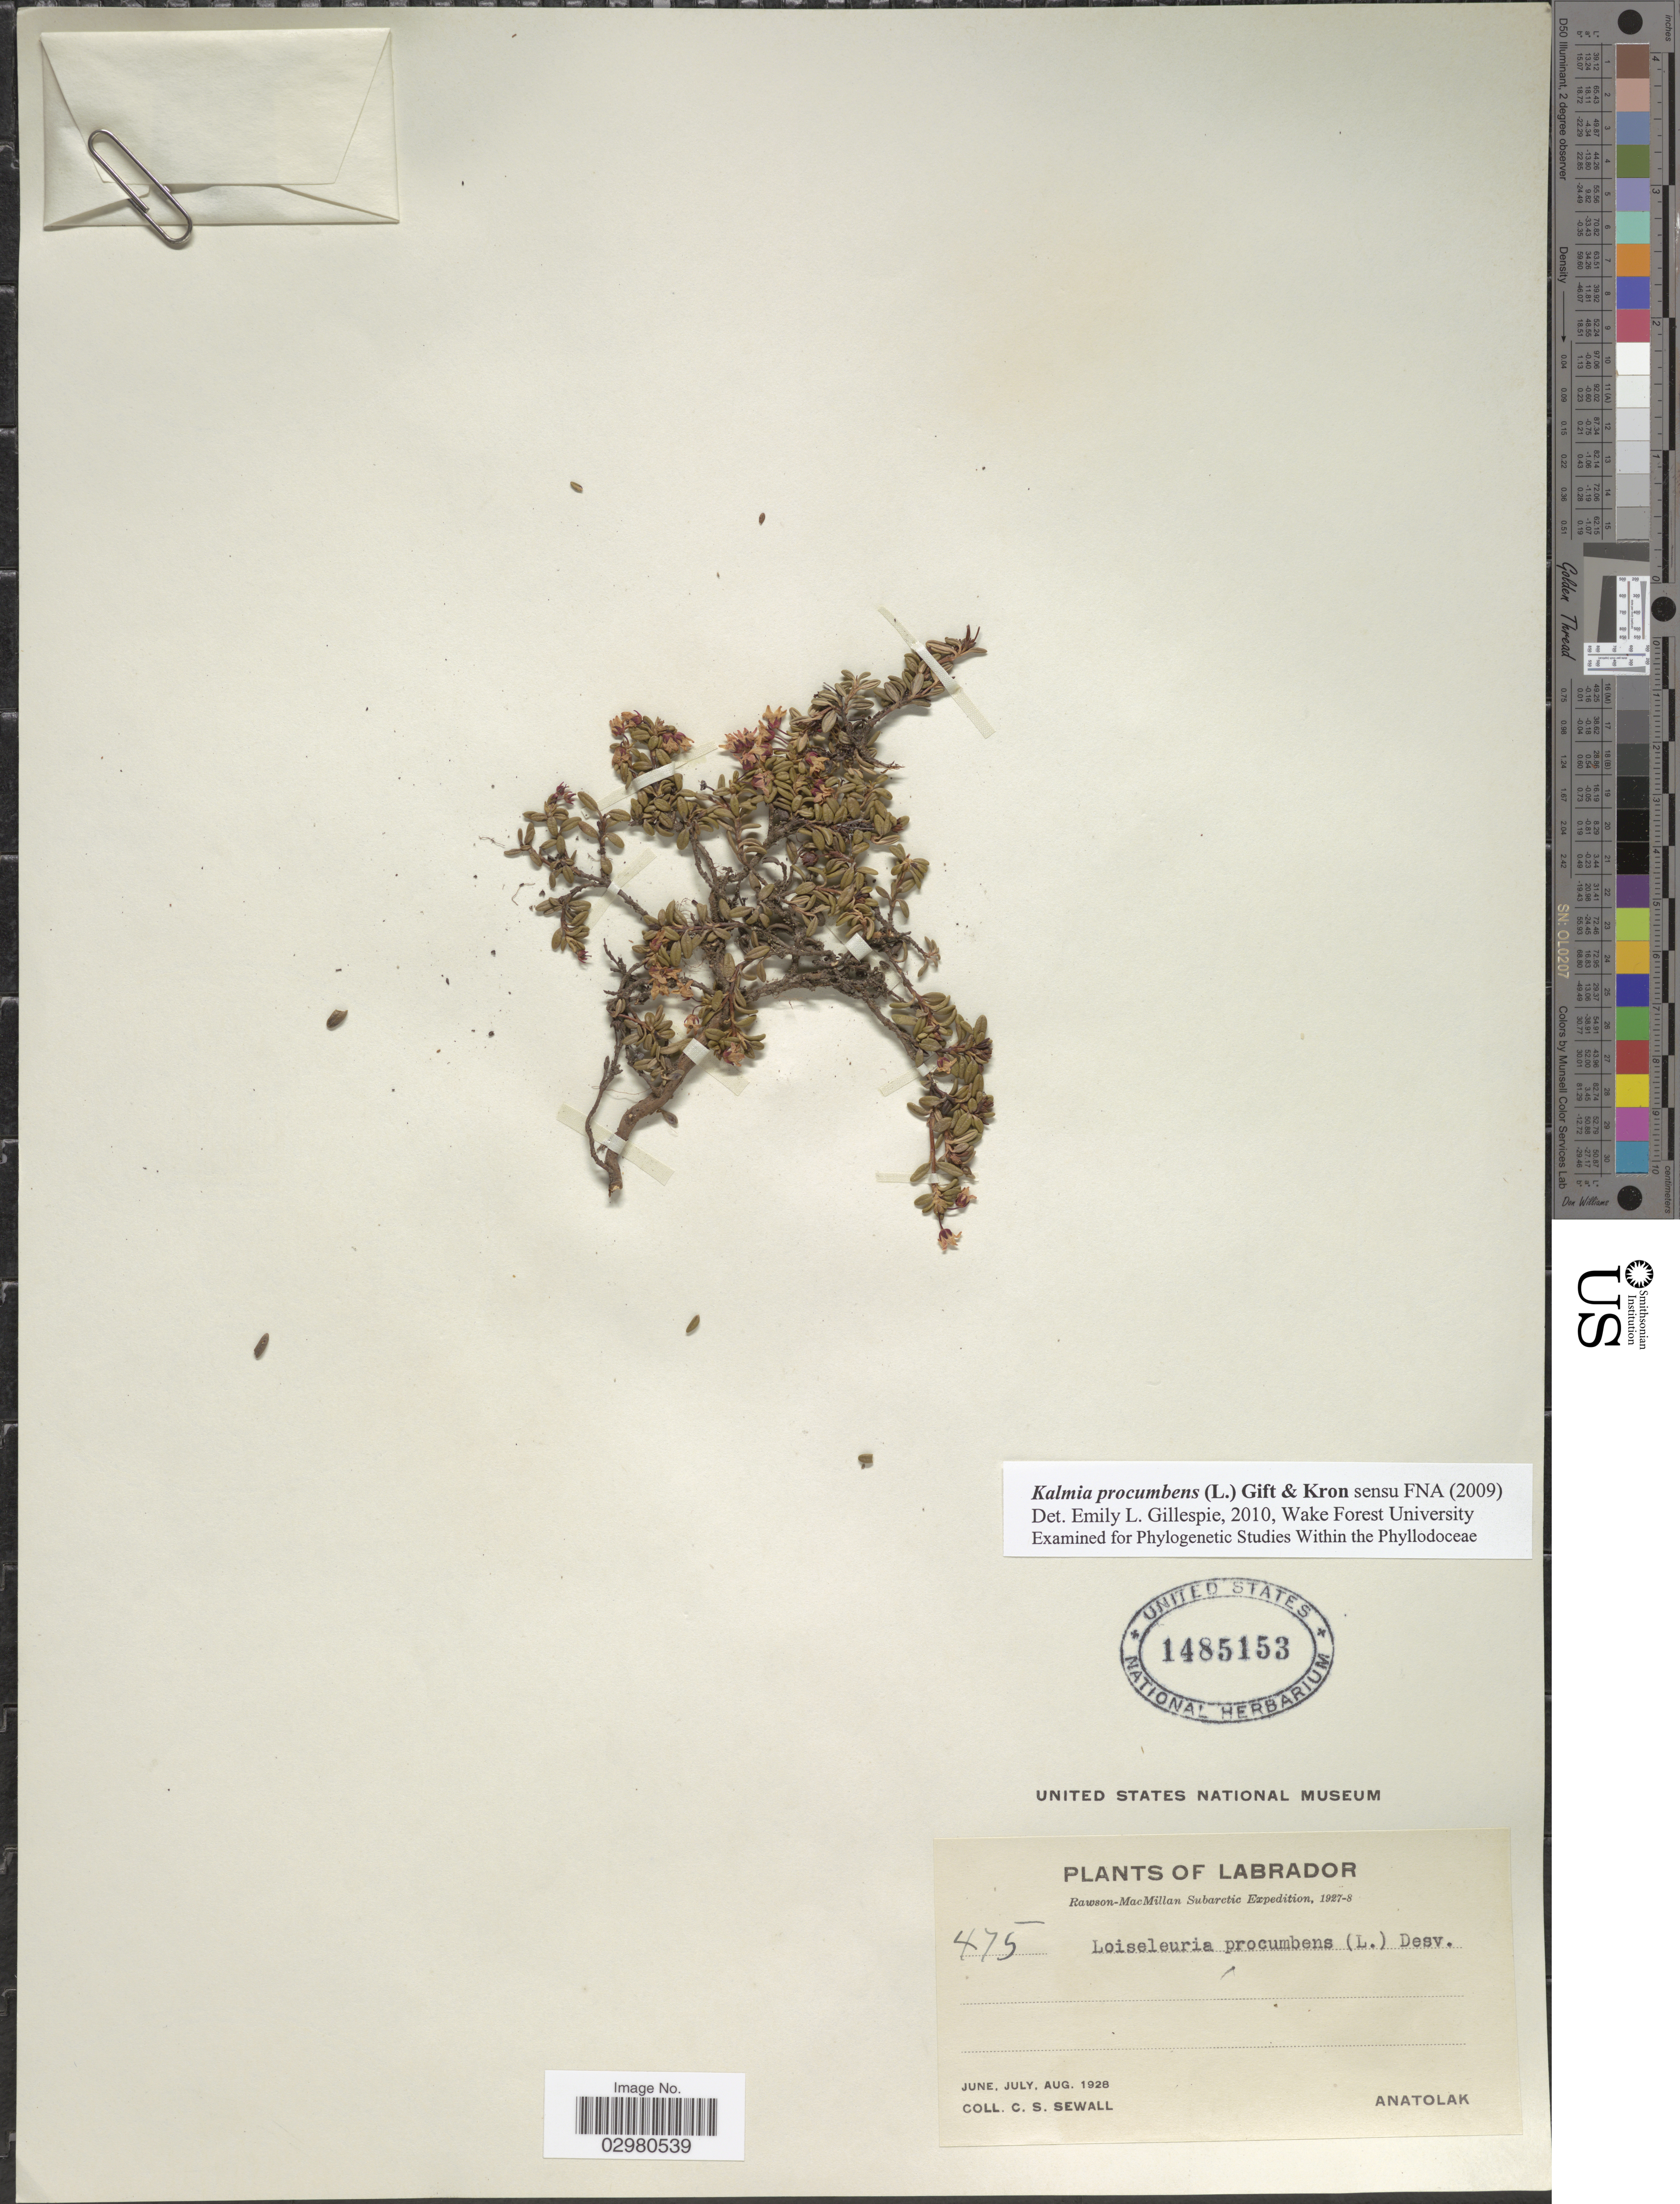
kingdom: Plantae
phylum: Tracheophyta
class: Magnoliopsida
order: Ericales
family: Ericaceae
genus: Loiseleuria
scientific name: Loiseleuria procumbens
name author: (L.) Desv.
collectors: C. Sewall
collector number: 475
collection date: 1928-06/1928-08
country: Canada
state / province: Newfoundland and Labrador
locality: Labrador. Anatolak. Subarctic.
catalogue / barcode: US 1485153